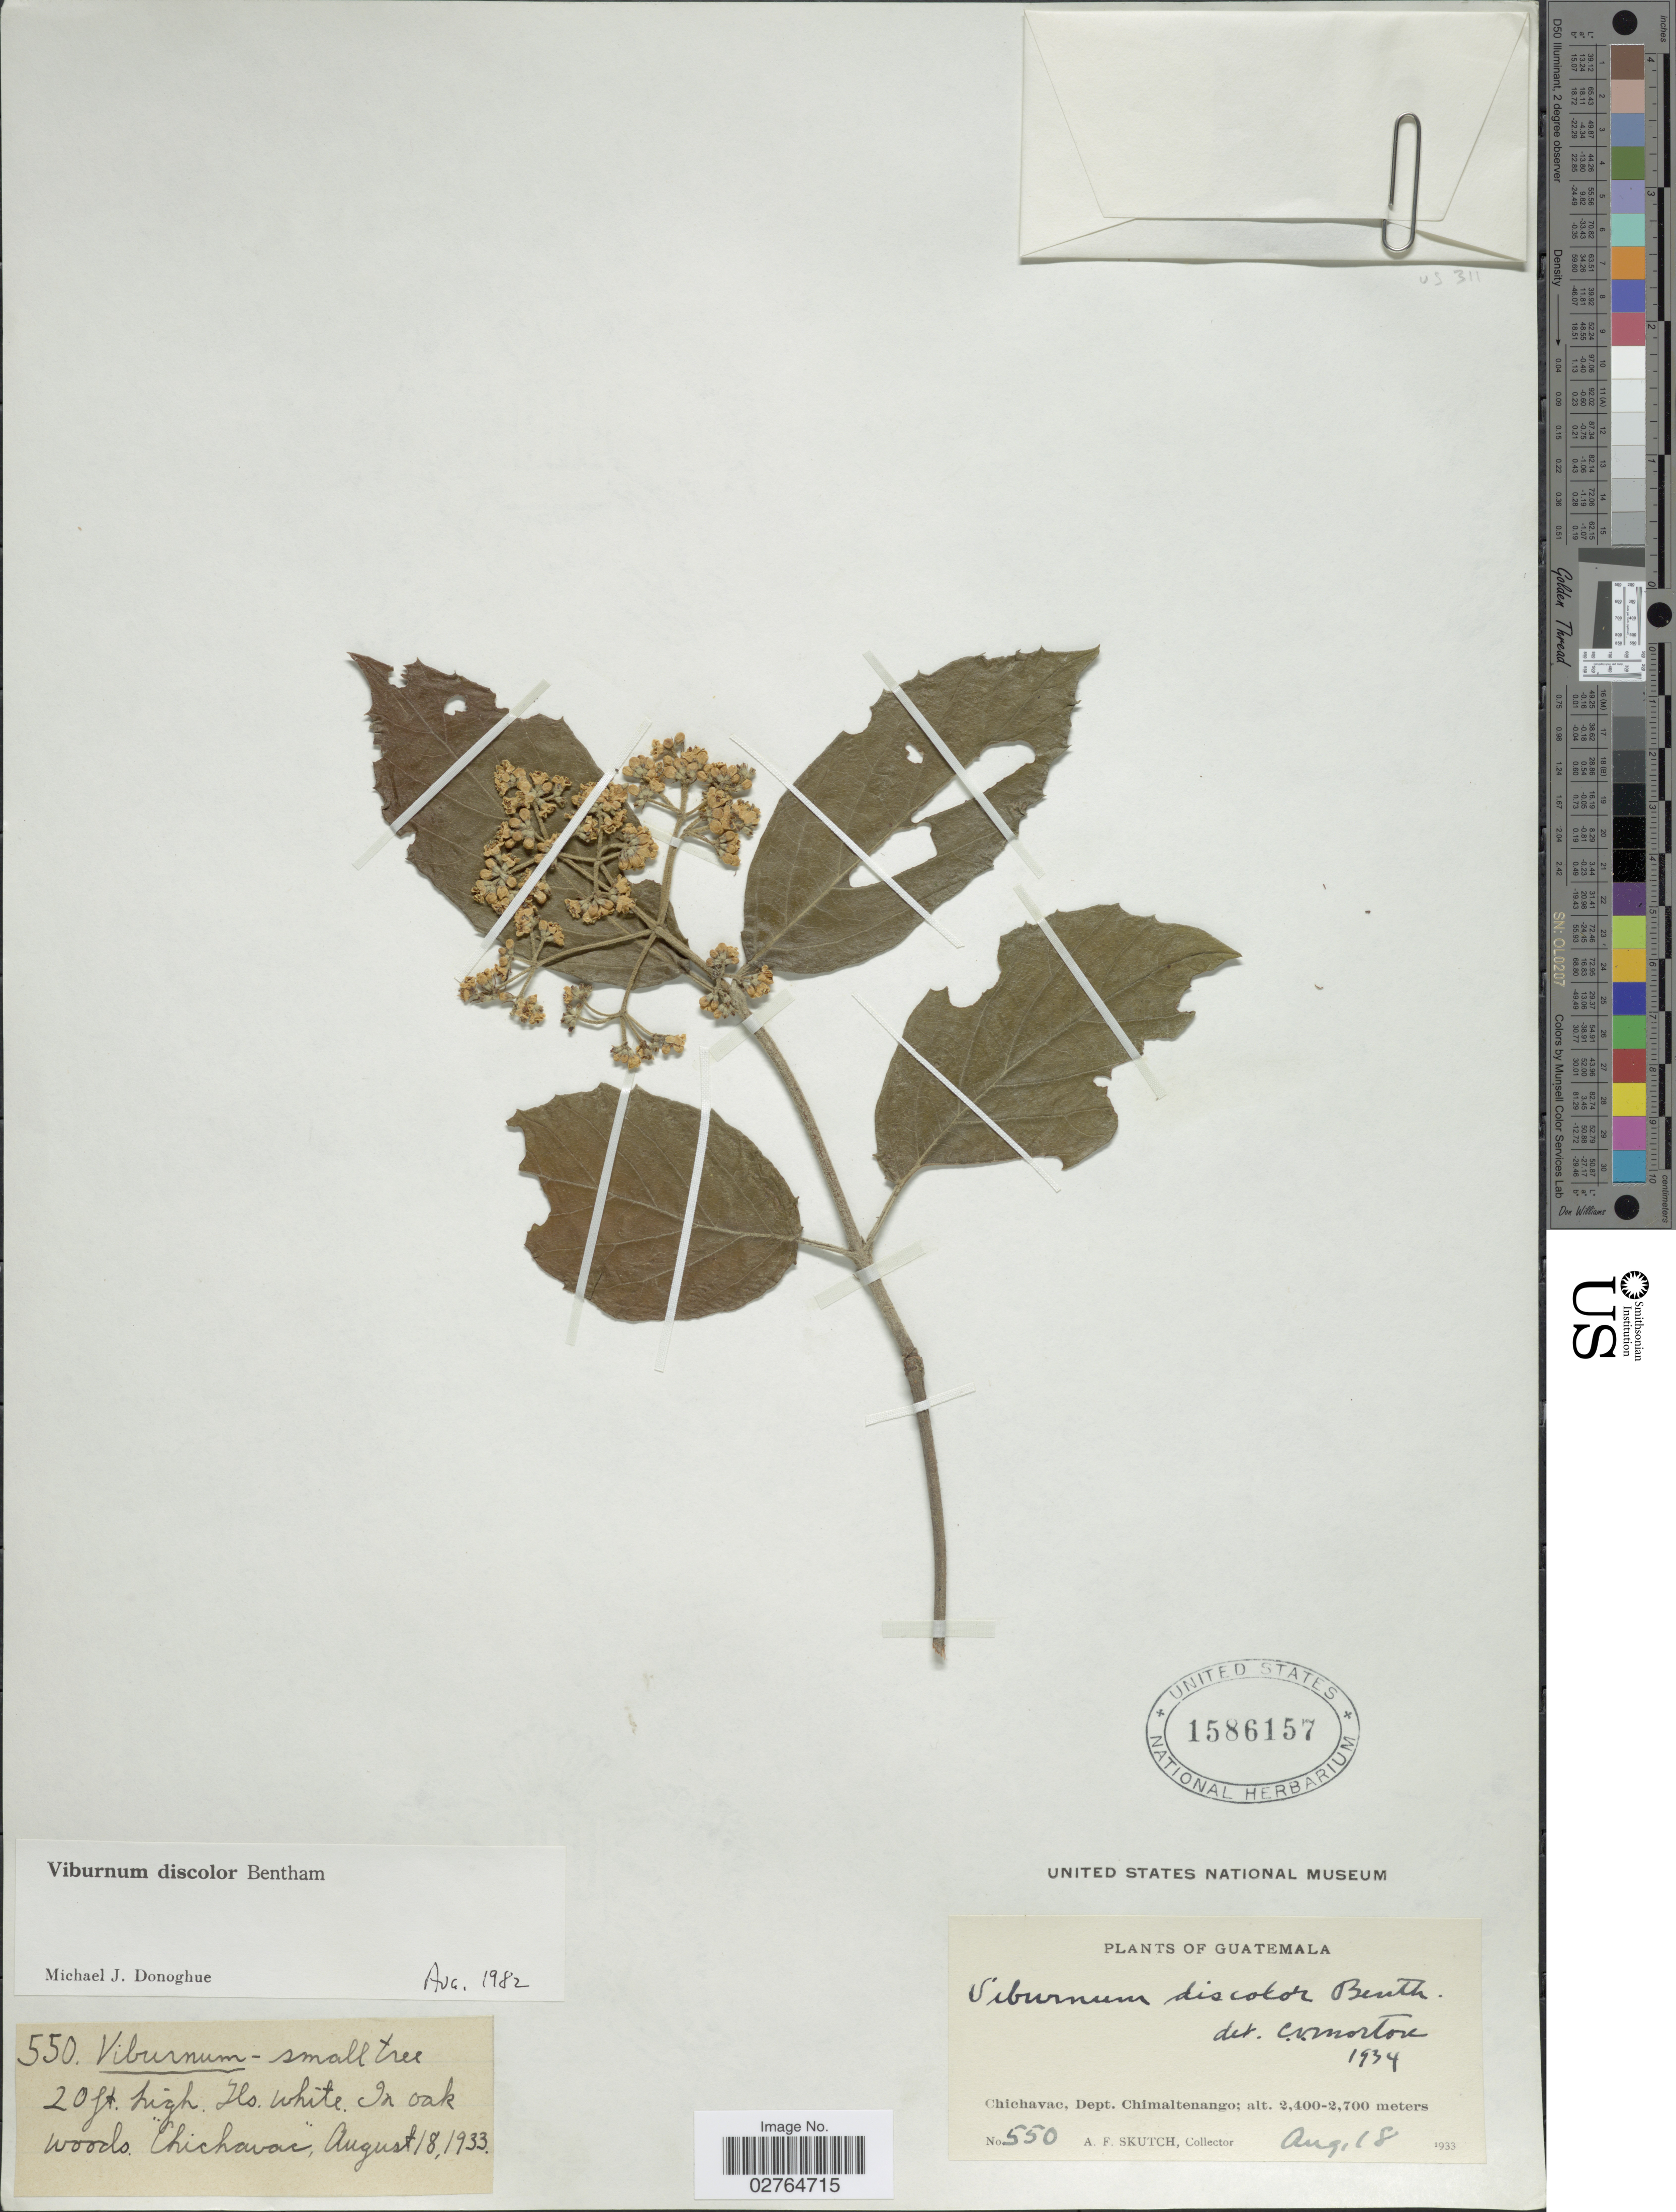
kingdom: Plantae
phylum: Tracheophyta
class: Magnoliopsida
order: Dipsacales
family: Viburnaceae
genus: Viburnum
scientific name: Viburnum discolor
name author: Benth.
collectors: A. F. Skutch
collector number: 550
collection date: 1933-08-18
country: Guatemala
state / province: Chimaltenango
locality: Chichavac, Dept. Chimaltenango.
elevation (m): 2400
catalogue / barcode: US 1586157